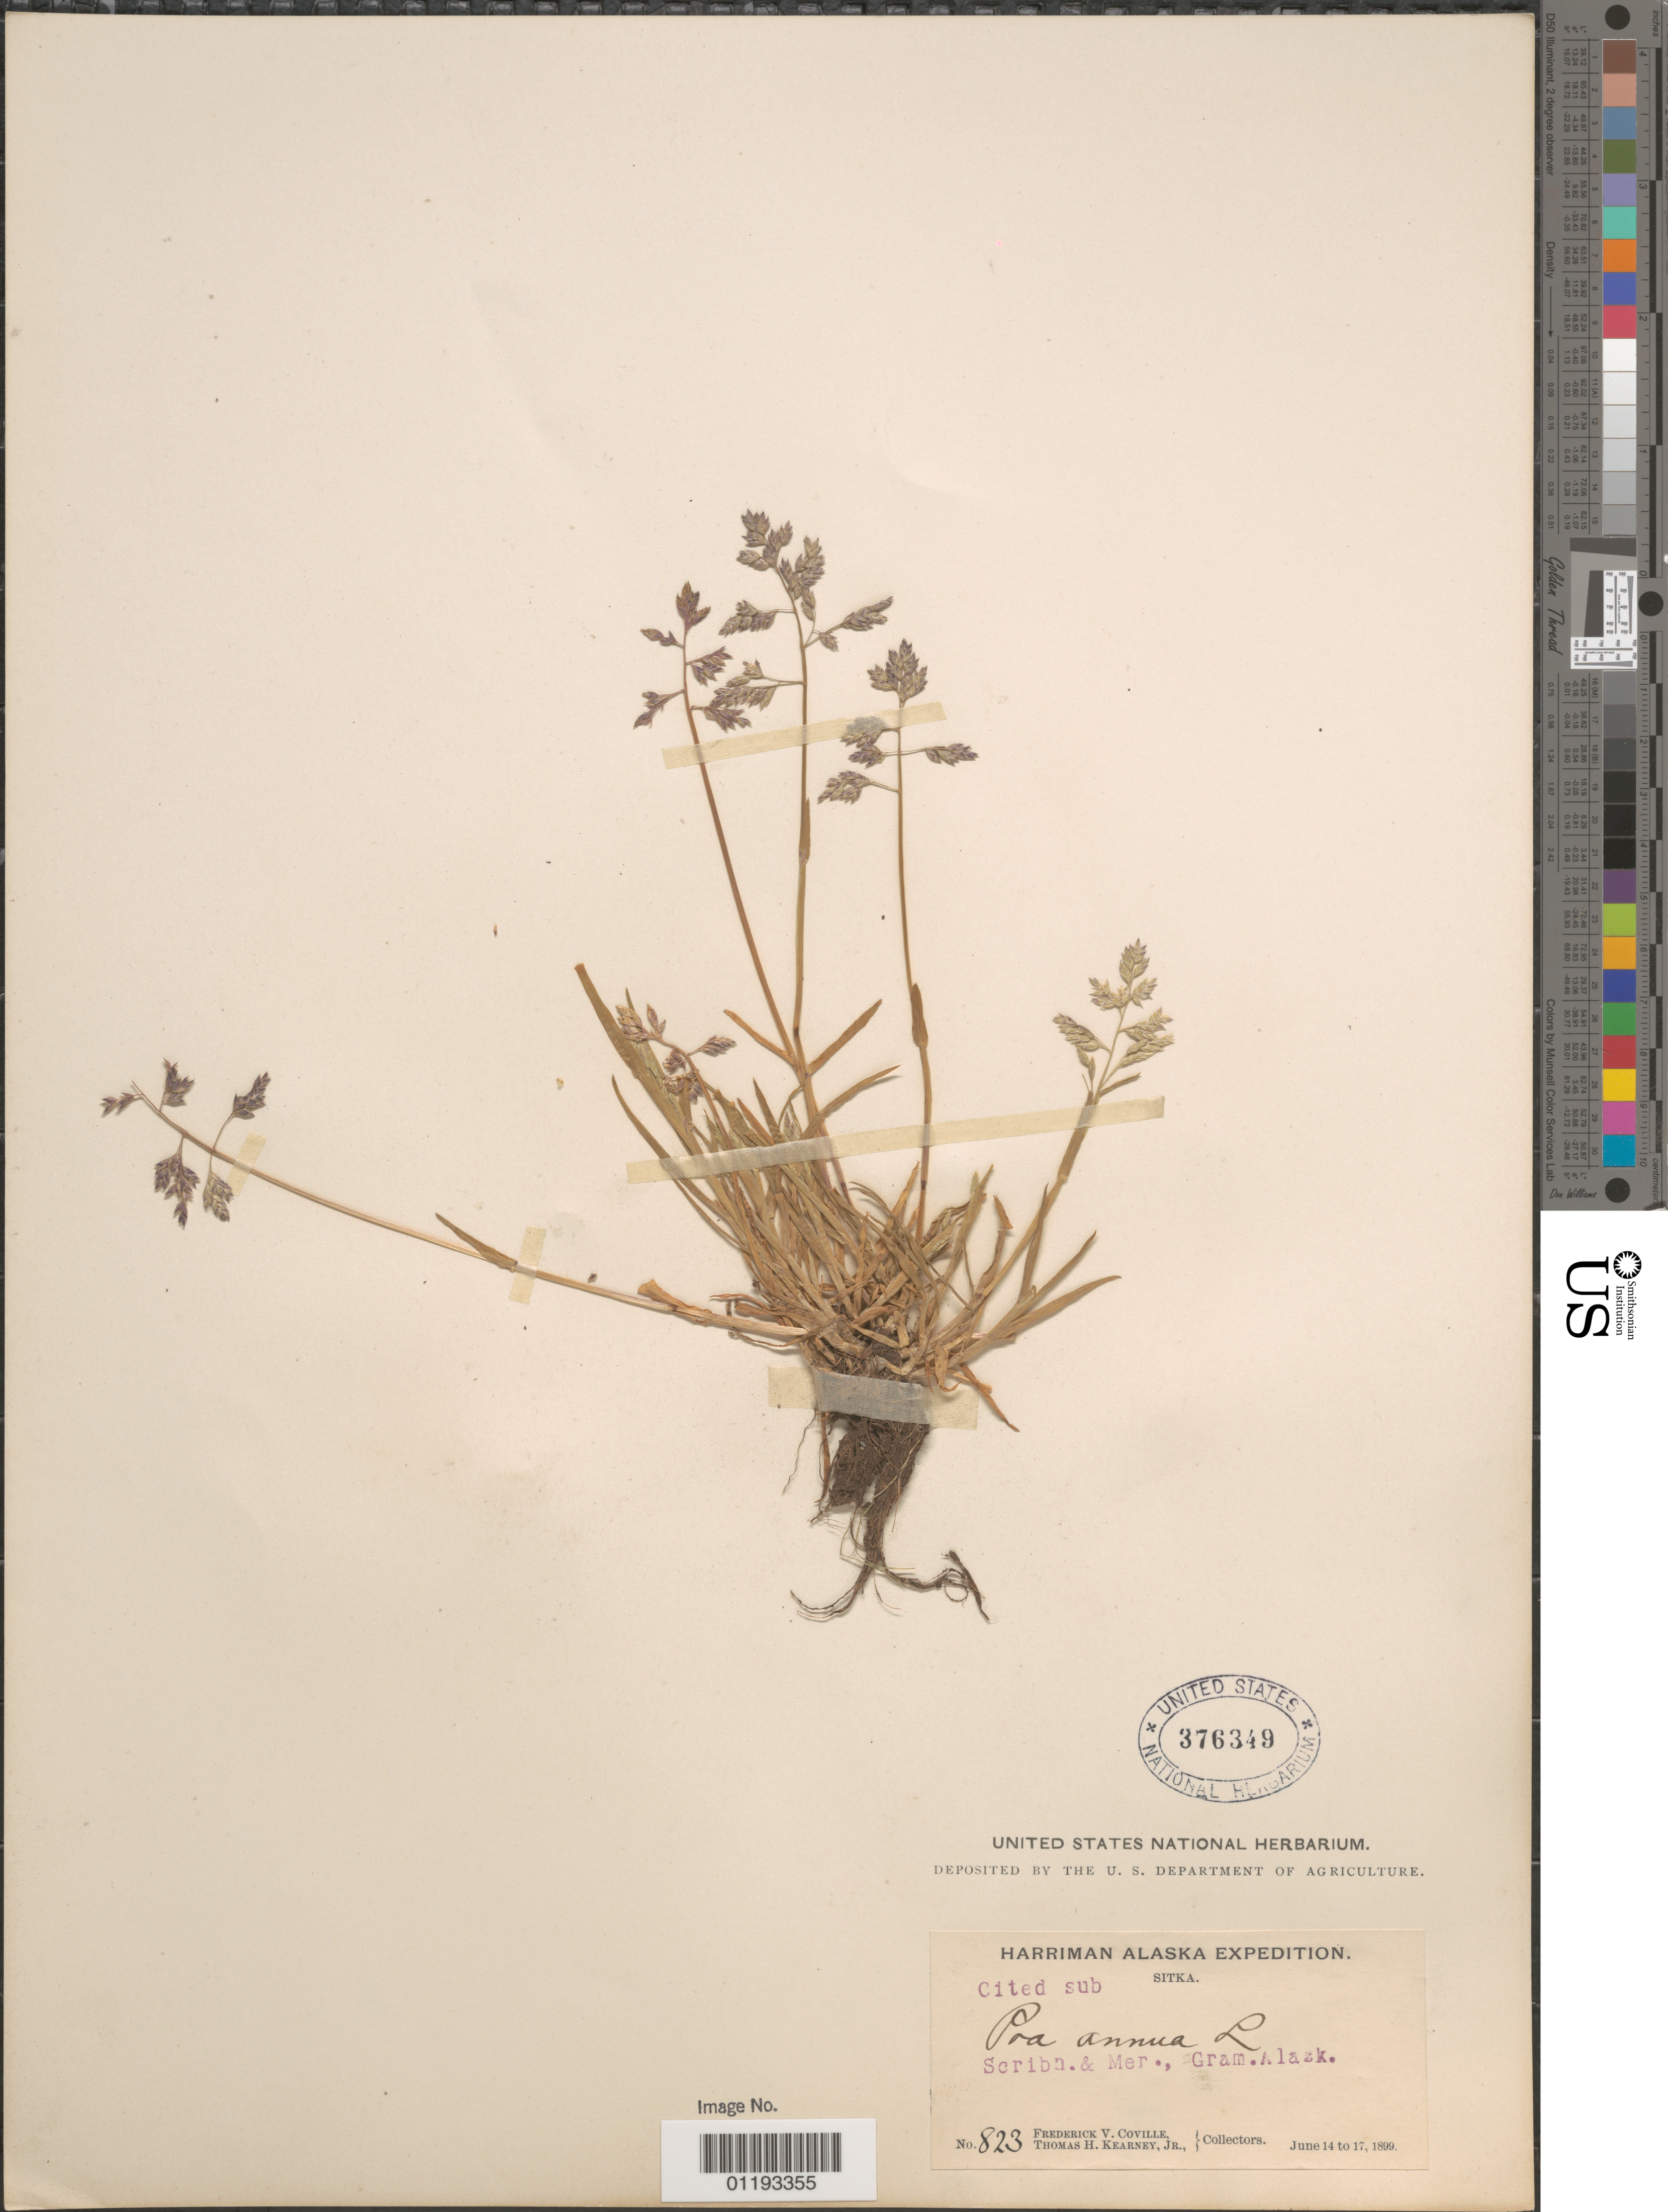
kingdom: Plantae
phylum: Tracheophyta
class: Liliopsida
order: Poales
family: Poaceae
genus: Poa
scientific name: Poa annua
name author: L.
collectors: F. V. Coville & T. H. Kearney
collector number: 823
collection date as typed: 14 Jun 1899 to 17 Jun 1899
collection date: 1899-06-14/1899-06-17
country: United States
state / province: Alaska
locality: Sitka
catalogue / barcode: US 376349